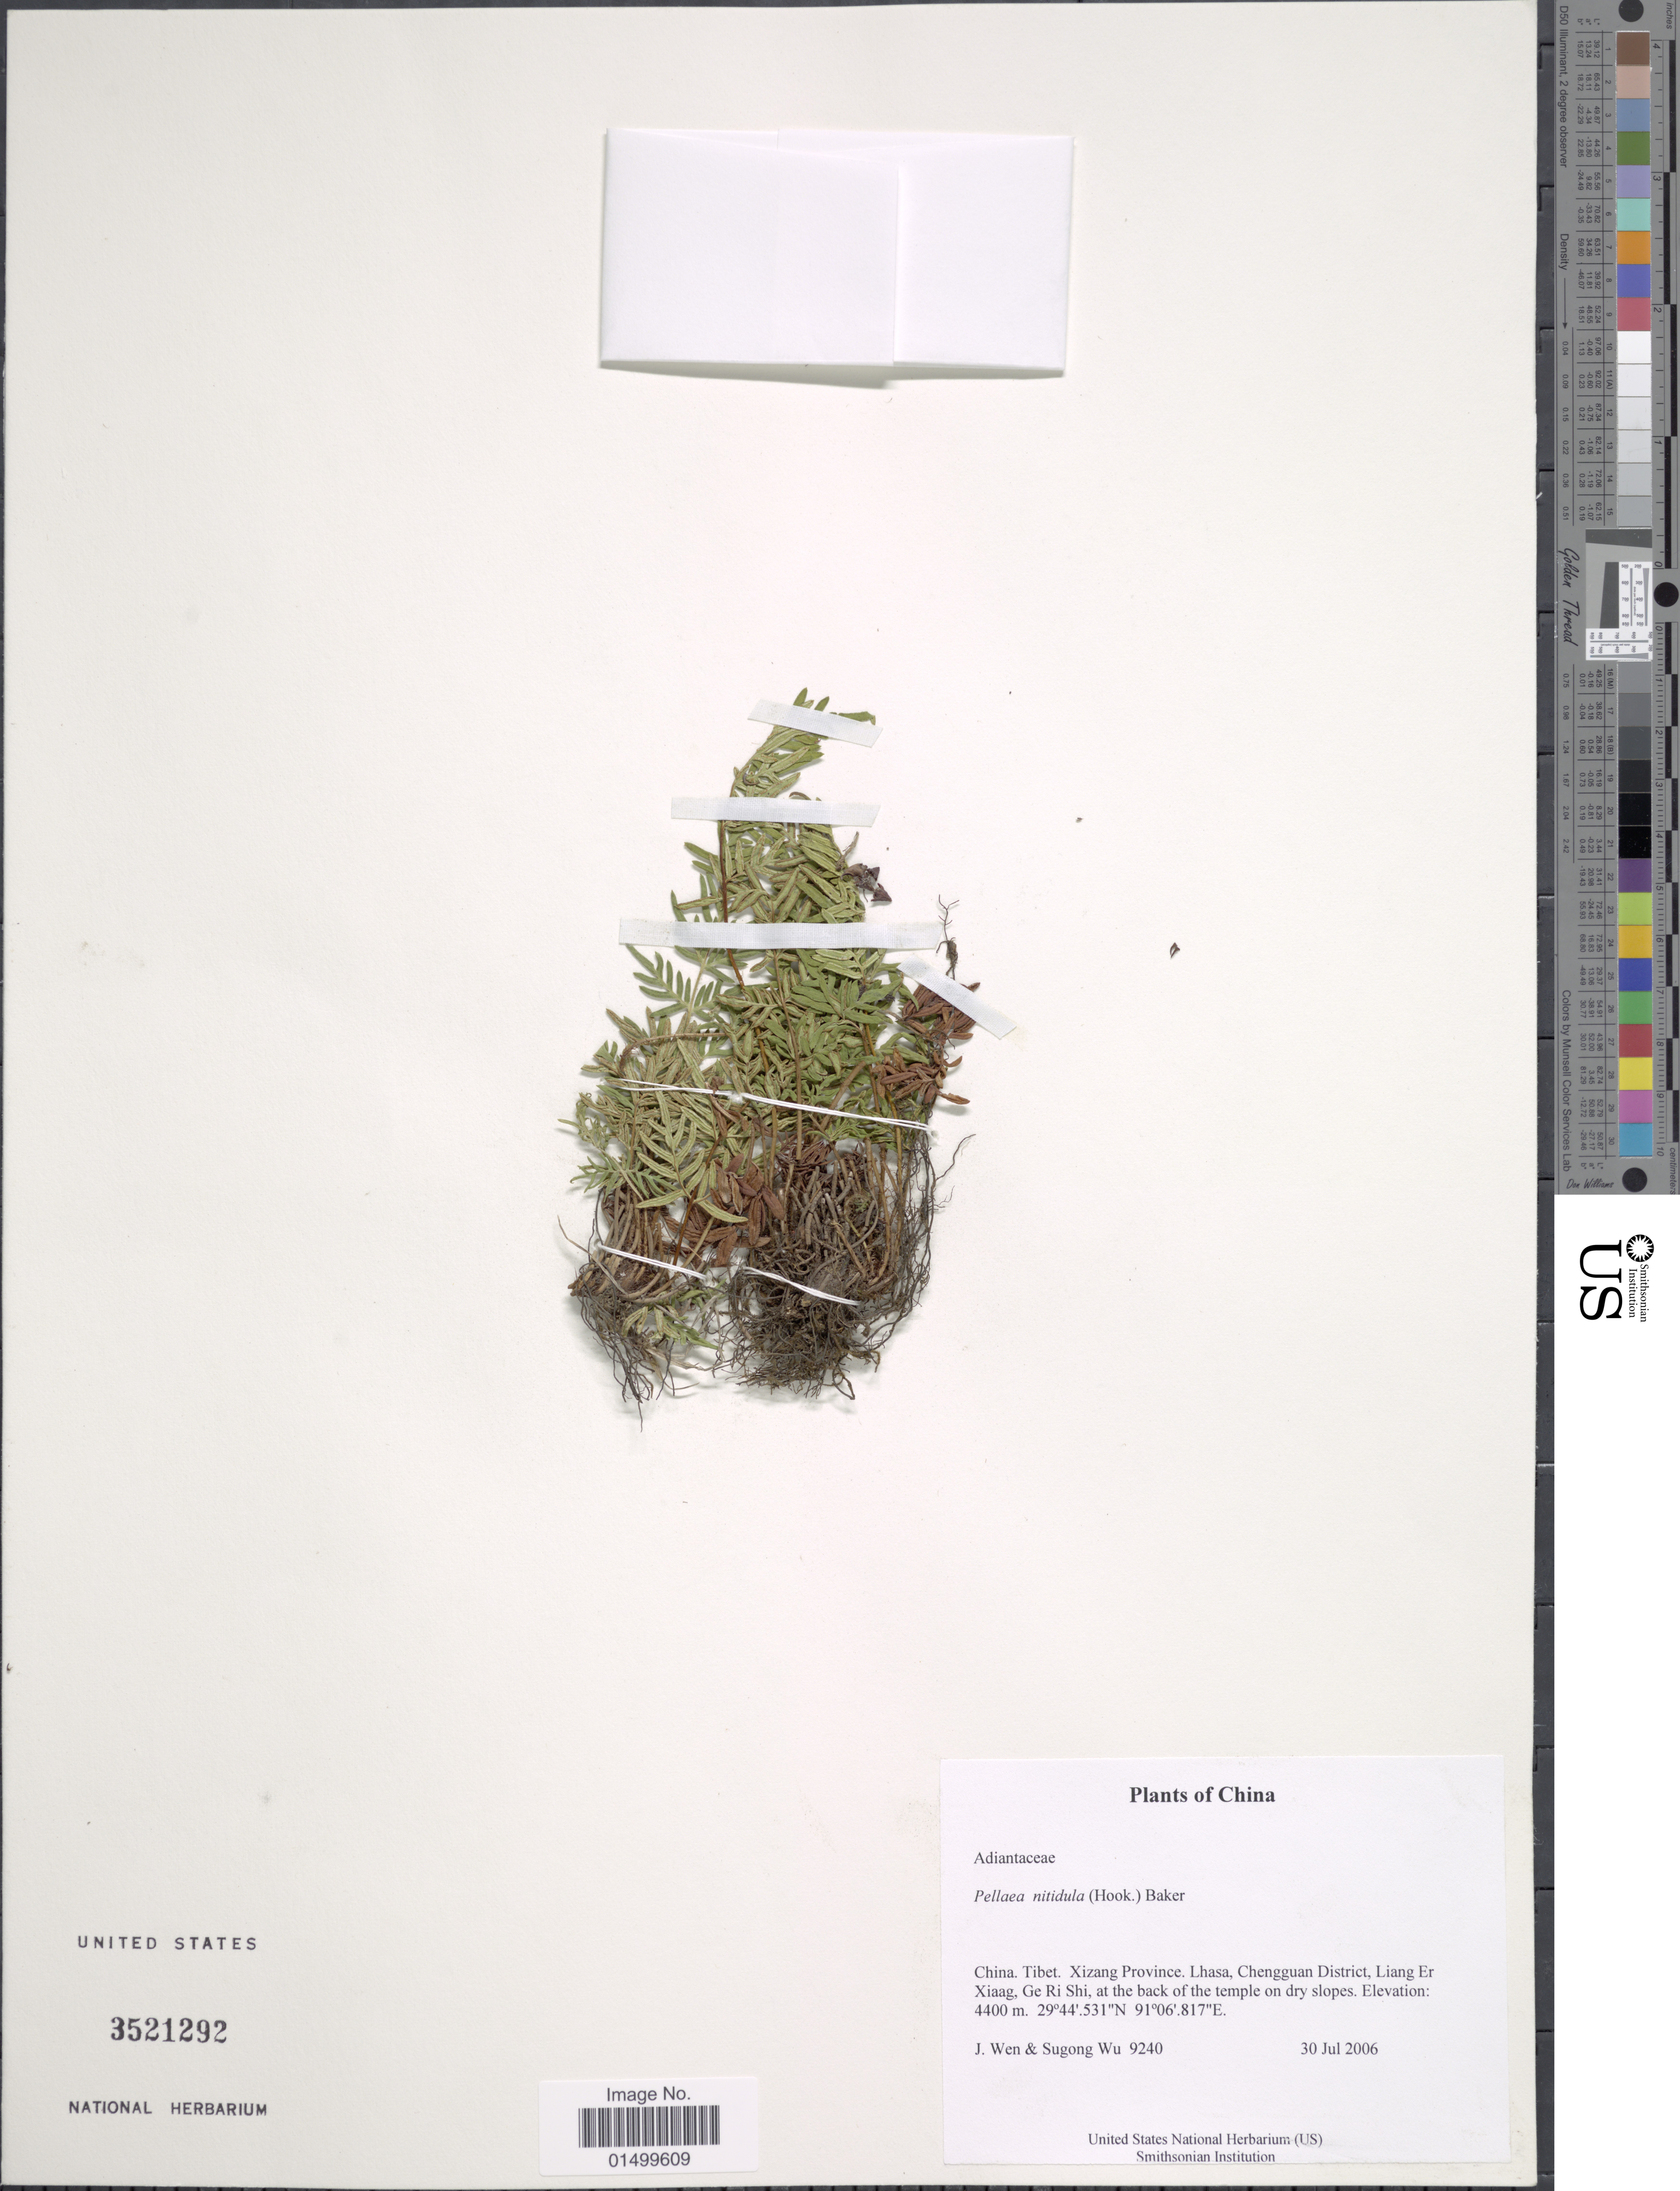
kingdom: Plantae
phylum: Tracheophyta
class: Polypodiopsida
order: Polypodiales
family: Pteridaceae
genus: Cheilanthes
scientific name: Cheilanthes nitidula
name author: Wall. ex Hook.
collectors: J. Wen & Sugong Wu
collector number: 9240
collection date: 2006-07-30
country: China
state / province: Xizang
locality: Lhasa, Chengguan District, Liang Er Xiaag, Ge Ri Shi, at the back of the temple on dry slopes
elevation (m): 4400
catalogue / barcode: US 3521292